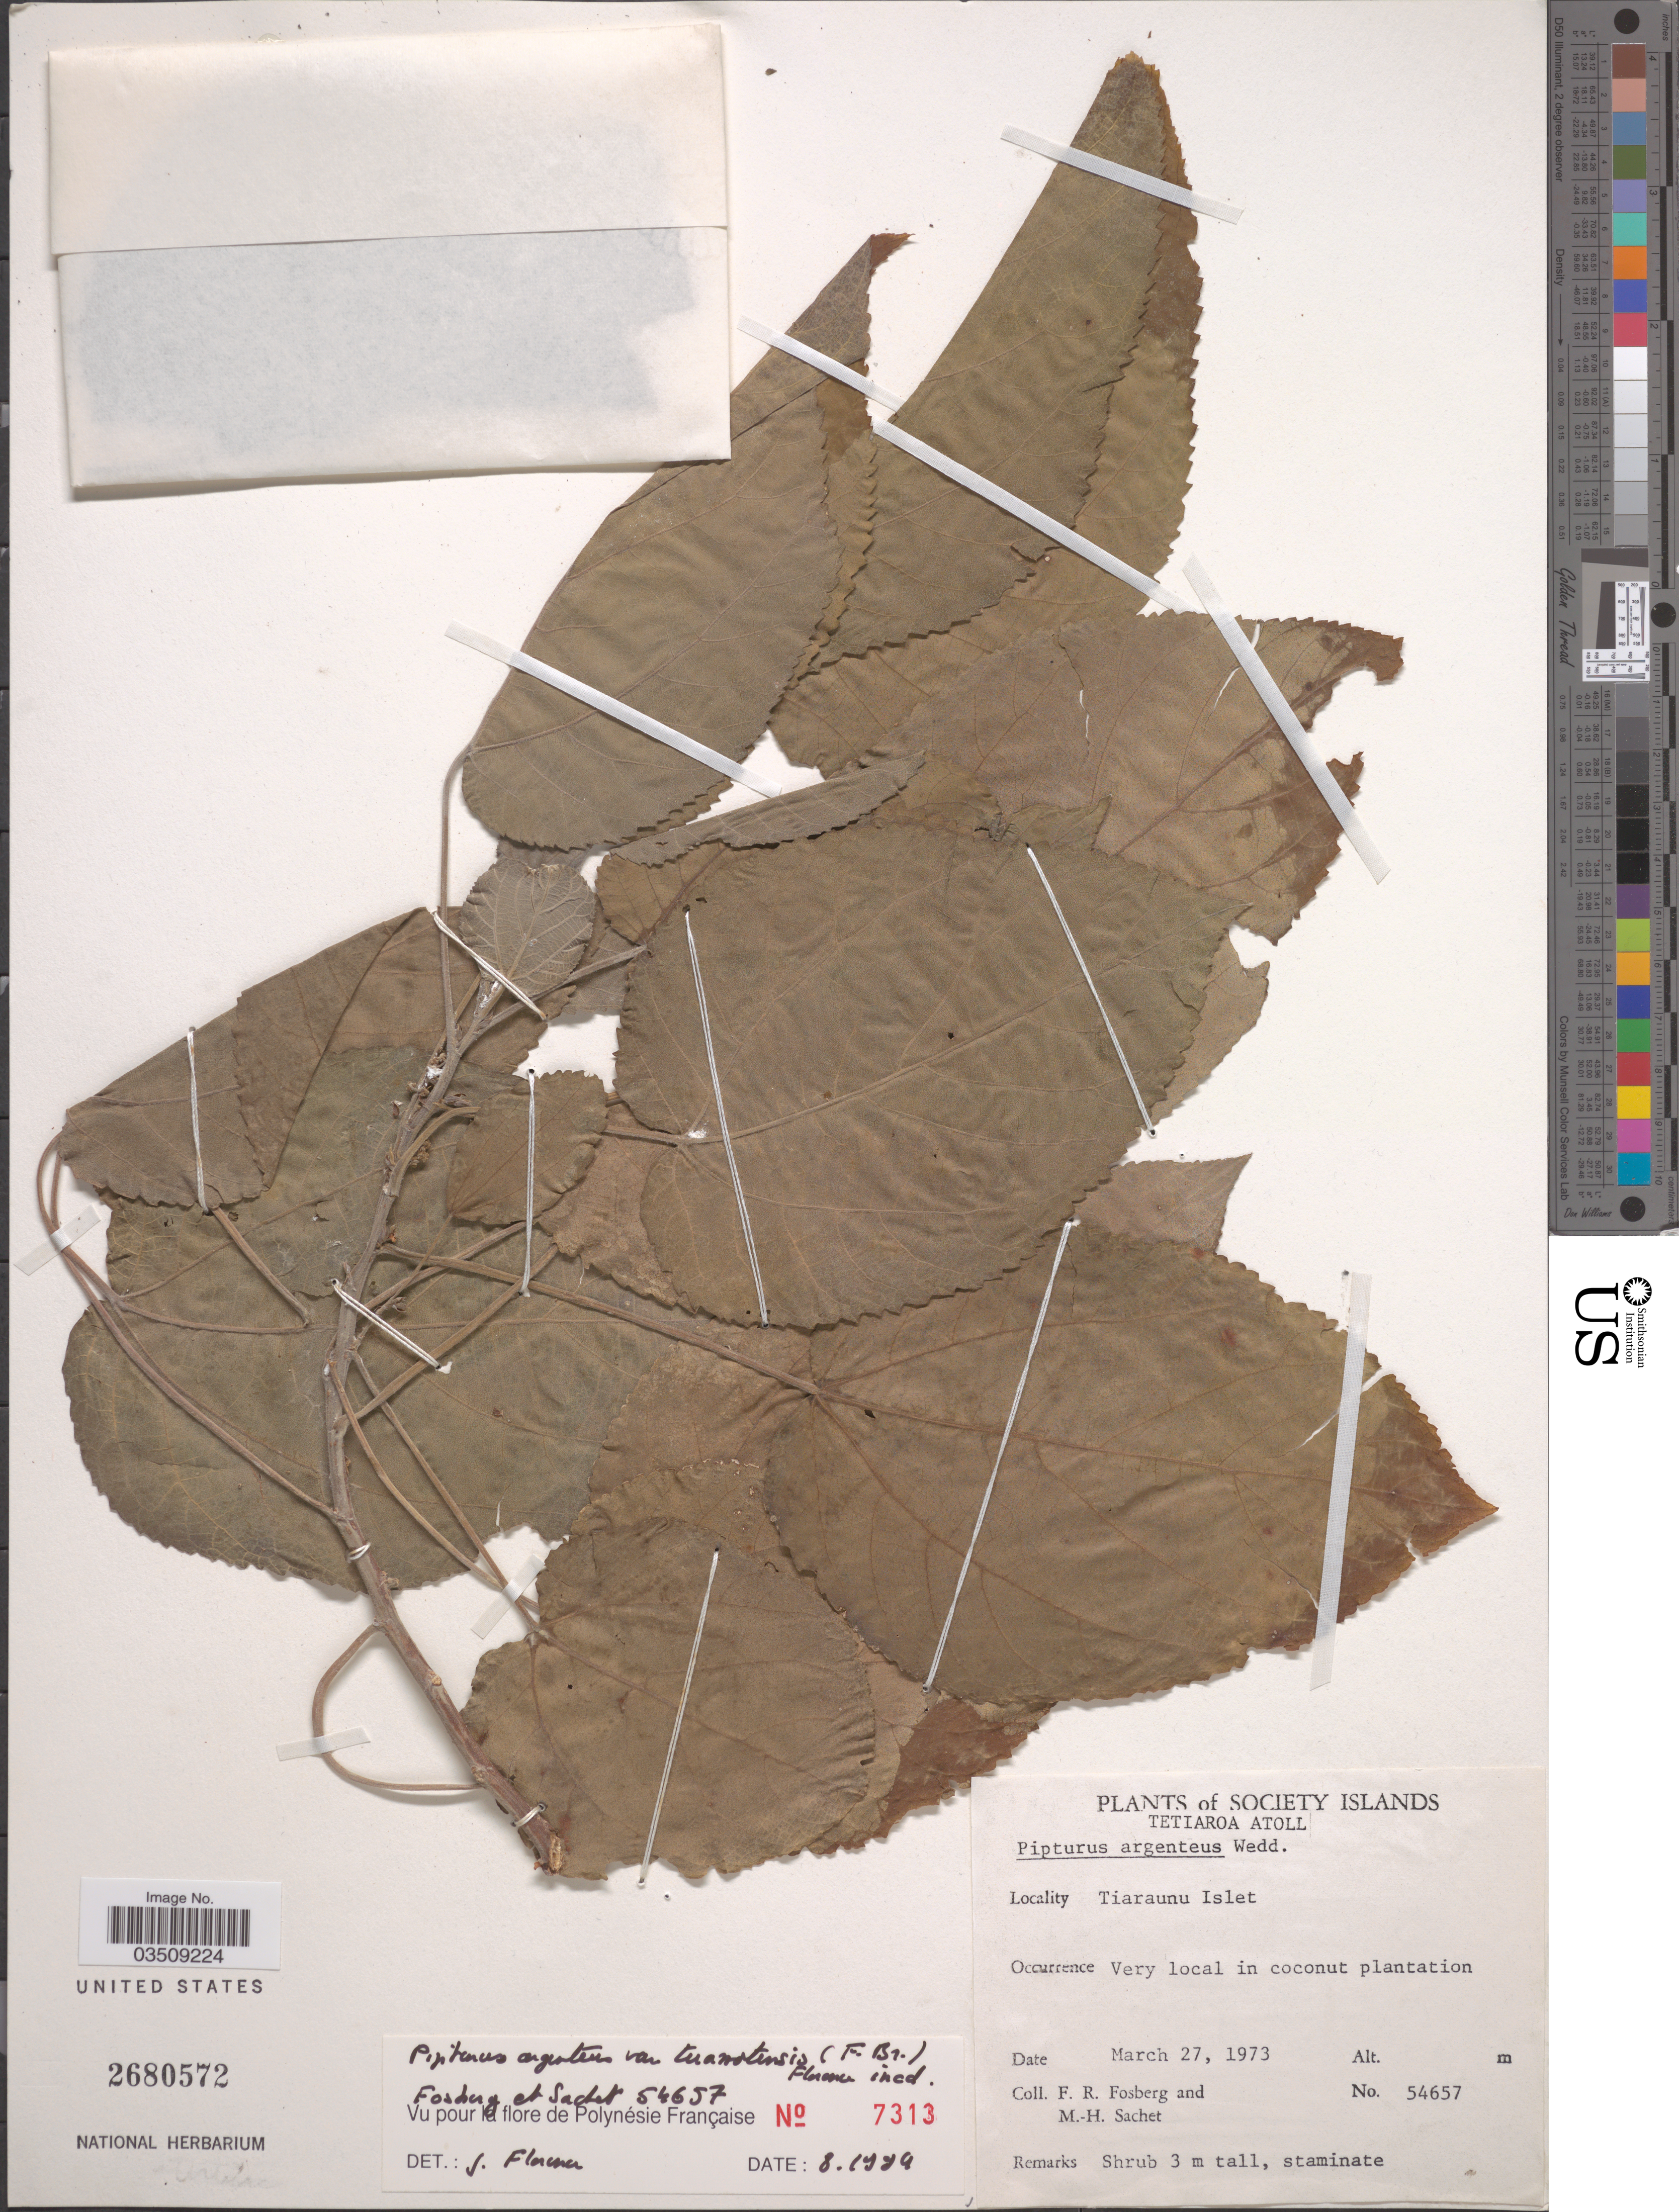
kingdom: Plantae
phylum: Tracheophyta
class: Magnoliopsida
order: Rosales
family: Urticaceae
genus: Pipturus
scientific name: Pipturus argenteus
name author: (G. Forst.) Wedd.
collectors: F. R. Fosberg & M.-H. Sachet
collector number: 54657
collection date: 1973-03-27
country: French Polynesia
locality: Society Islands. Tetiaroa Atoll. Tiaraunu Islet.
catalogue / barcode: US 2680572